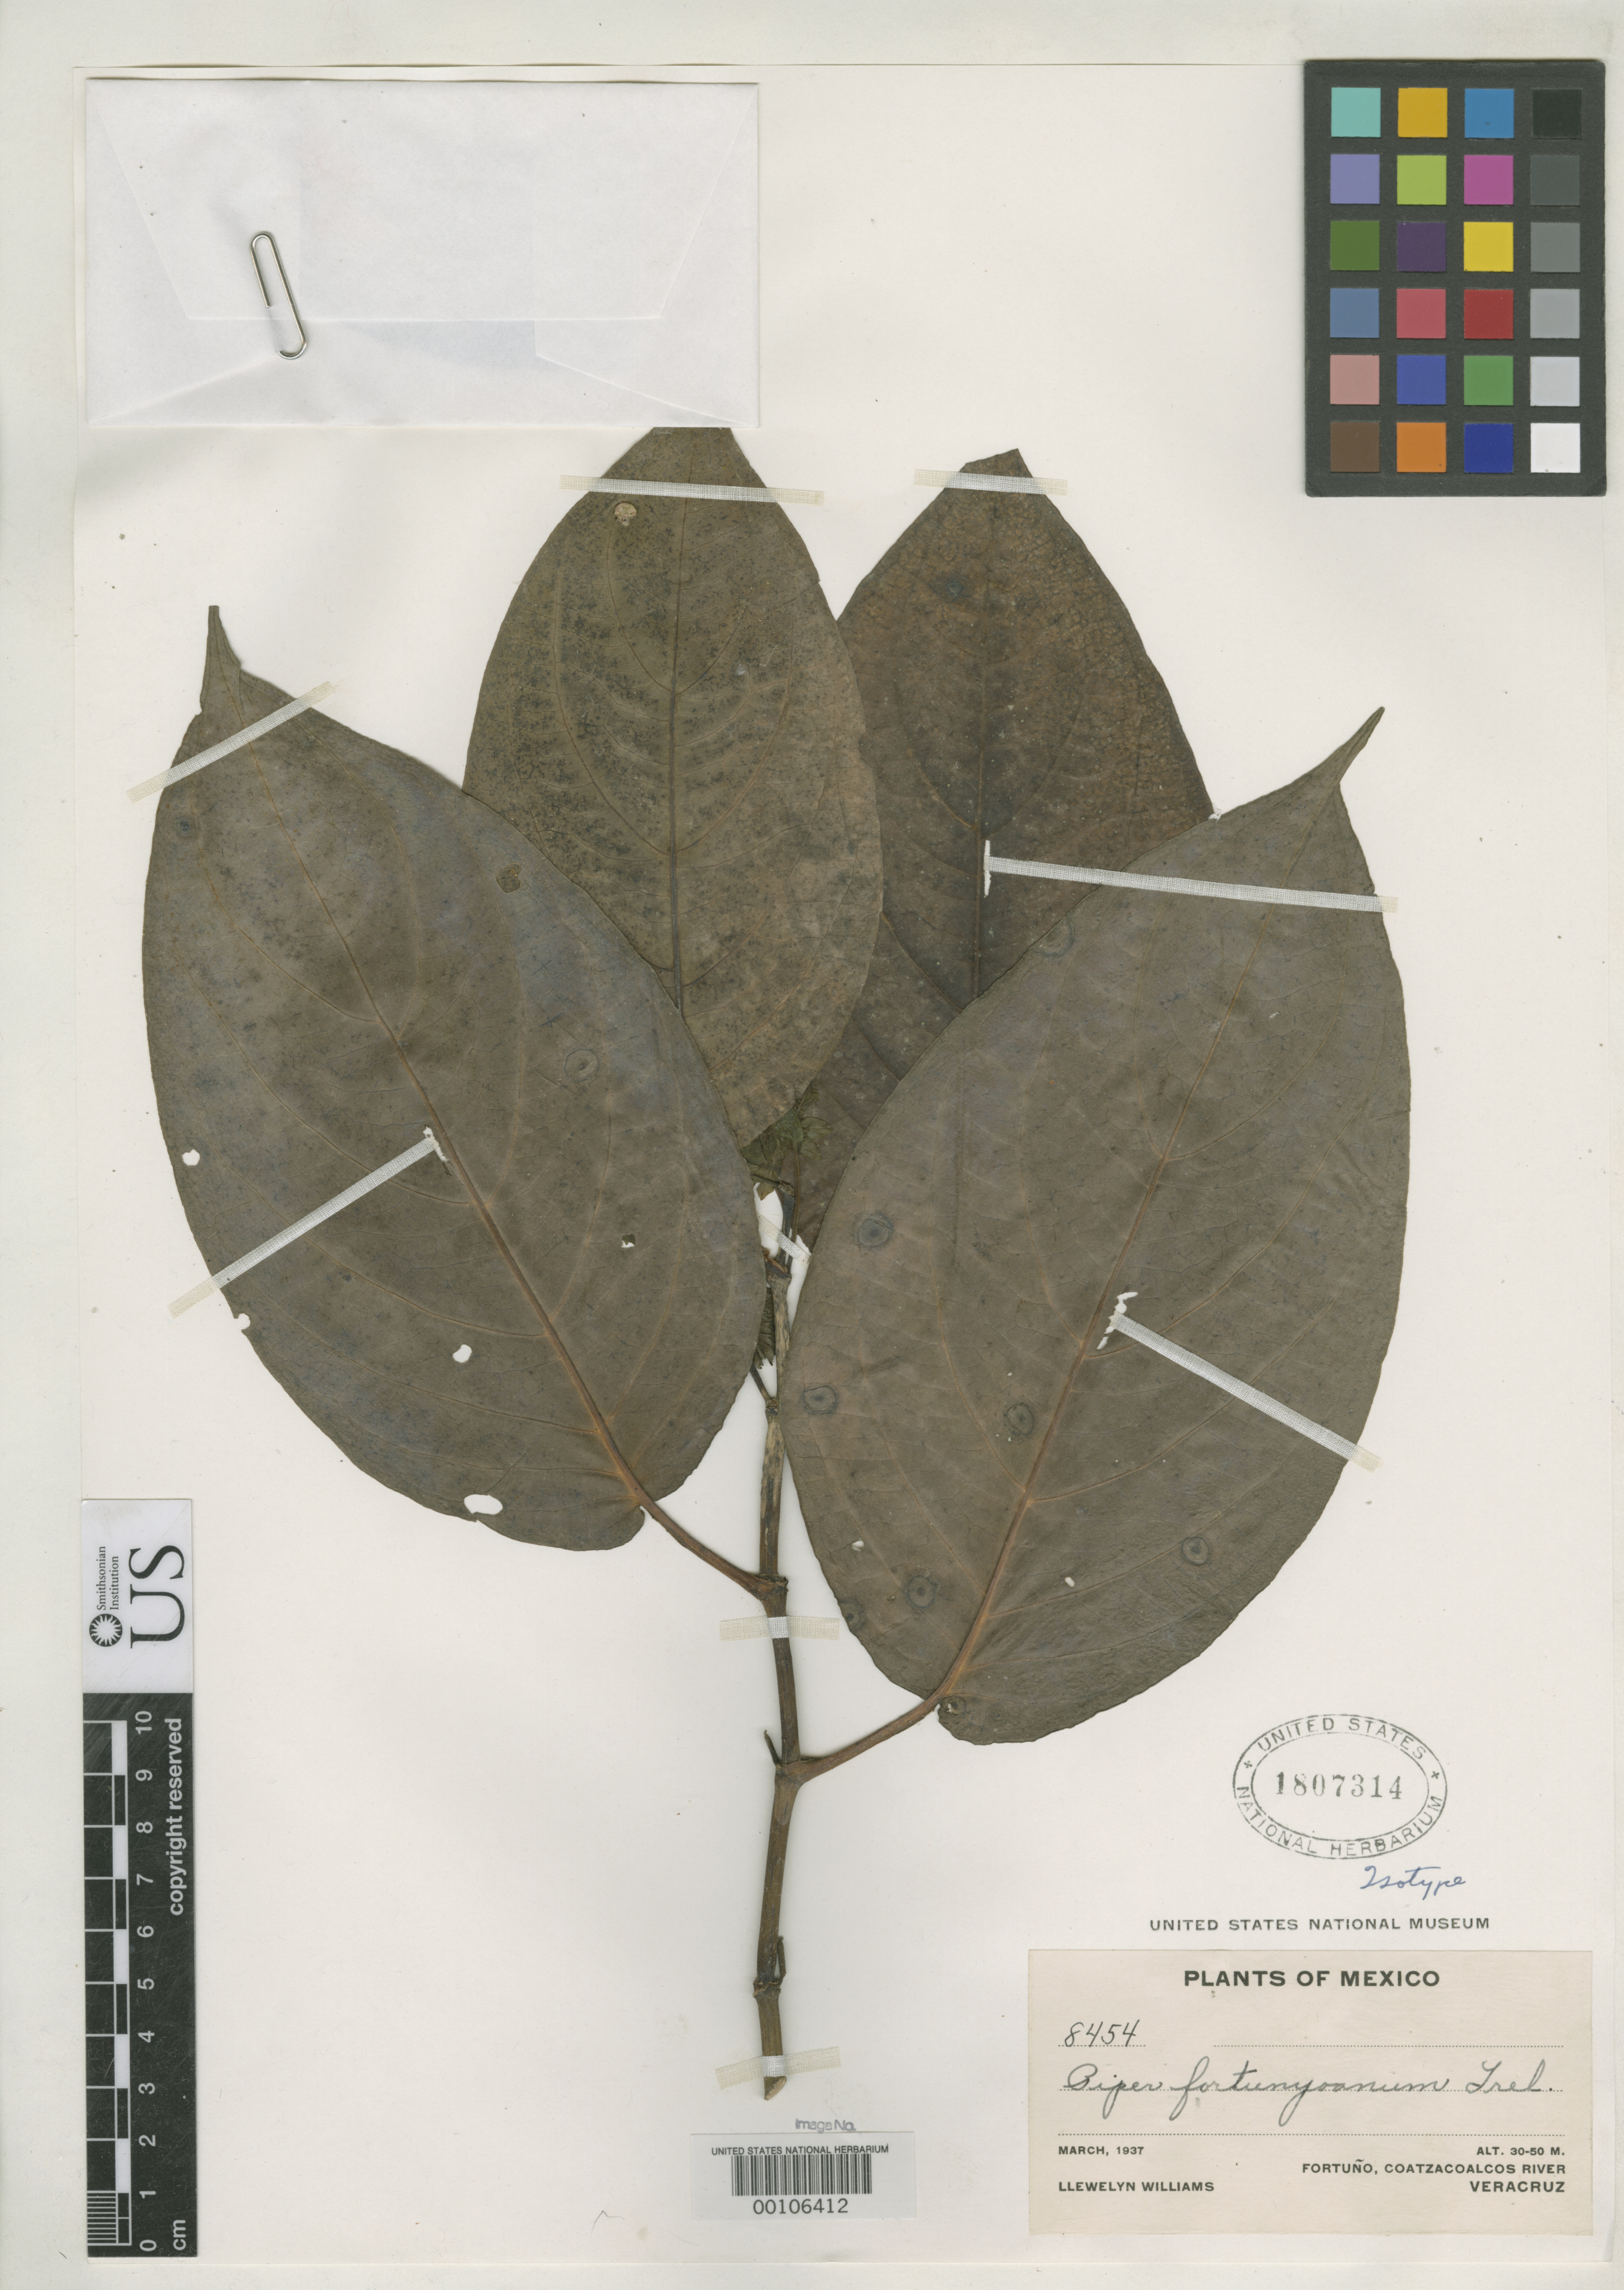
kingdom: Plantae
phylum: Tracheophyta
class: Magnoliopsida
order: Piperales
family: Piperaceae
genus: Piper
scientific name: Piper fortunyoanum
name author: Trel. in Standl.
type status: Isotype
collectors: Ll. Williams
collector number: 8454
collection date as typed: Mar 1937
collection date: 1937-03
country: Mexico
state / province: Veracruz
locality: Fortuno, Coatzacoalcos River.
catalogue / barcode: US 1807314